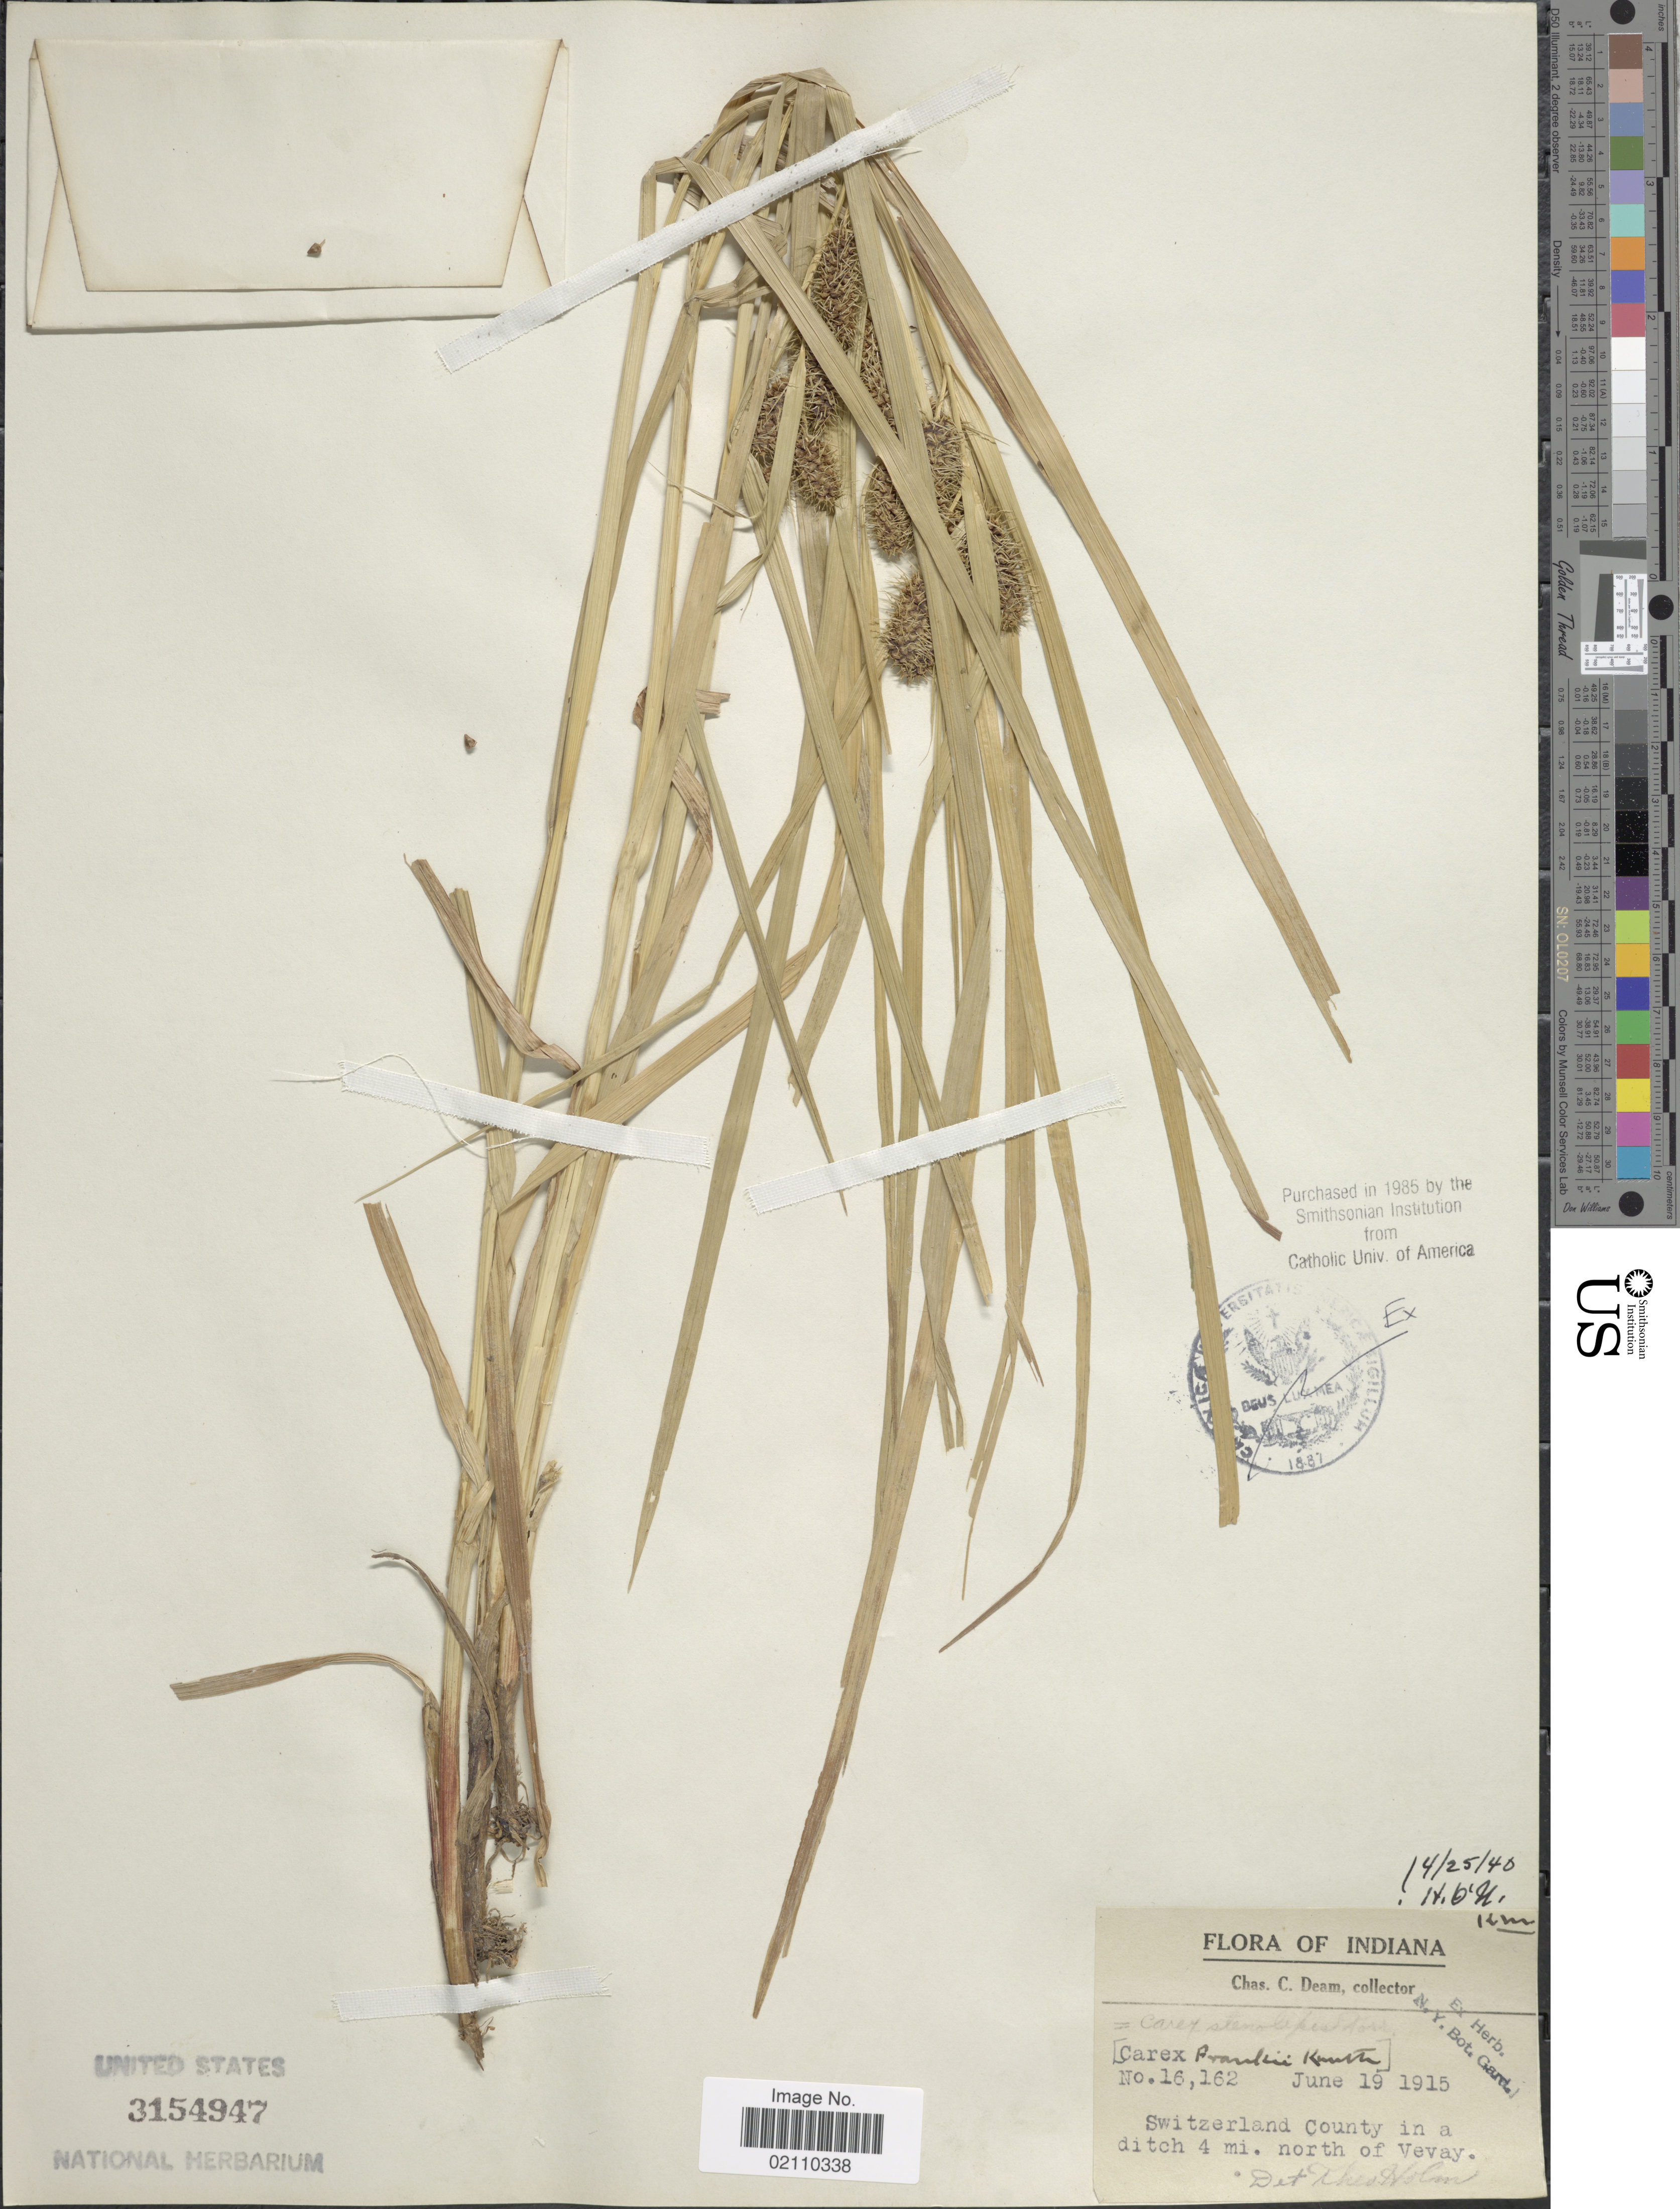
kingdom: Plantae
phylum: Tracheophyta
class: Liliopsida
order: Poales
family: Cyperaceae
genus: Carex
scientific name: Carex frankii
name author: Kunth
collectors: C. C. Deam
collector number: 16162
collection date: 1915-06-19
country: United States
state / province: Indiana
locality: Switzerland County in a ditch 4 mi. north of Vevay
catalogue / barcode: US 3154947